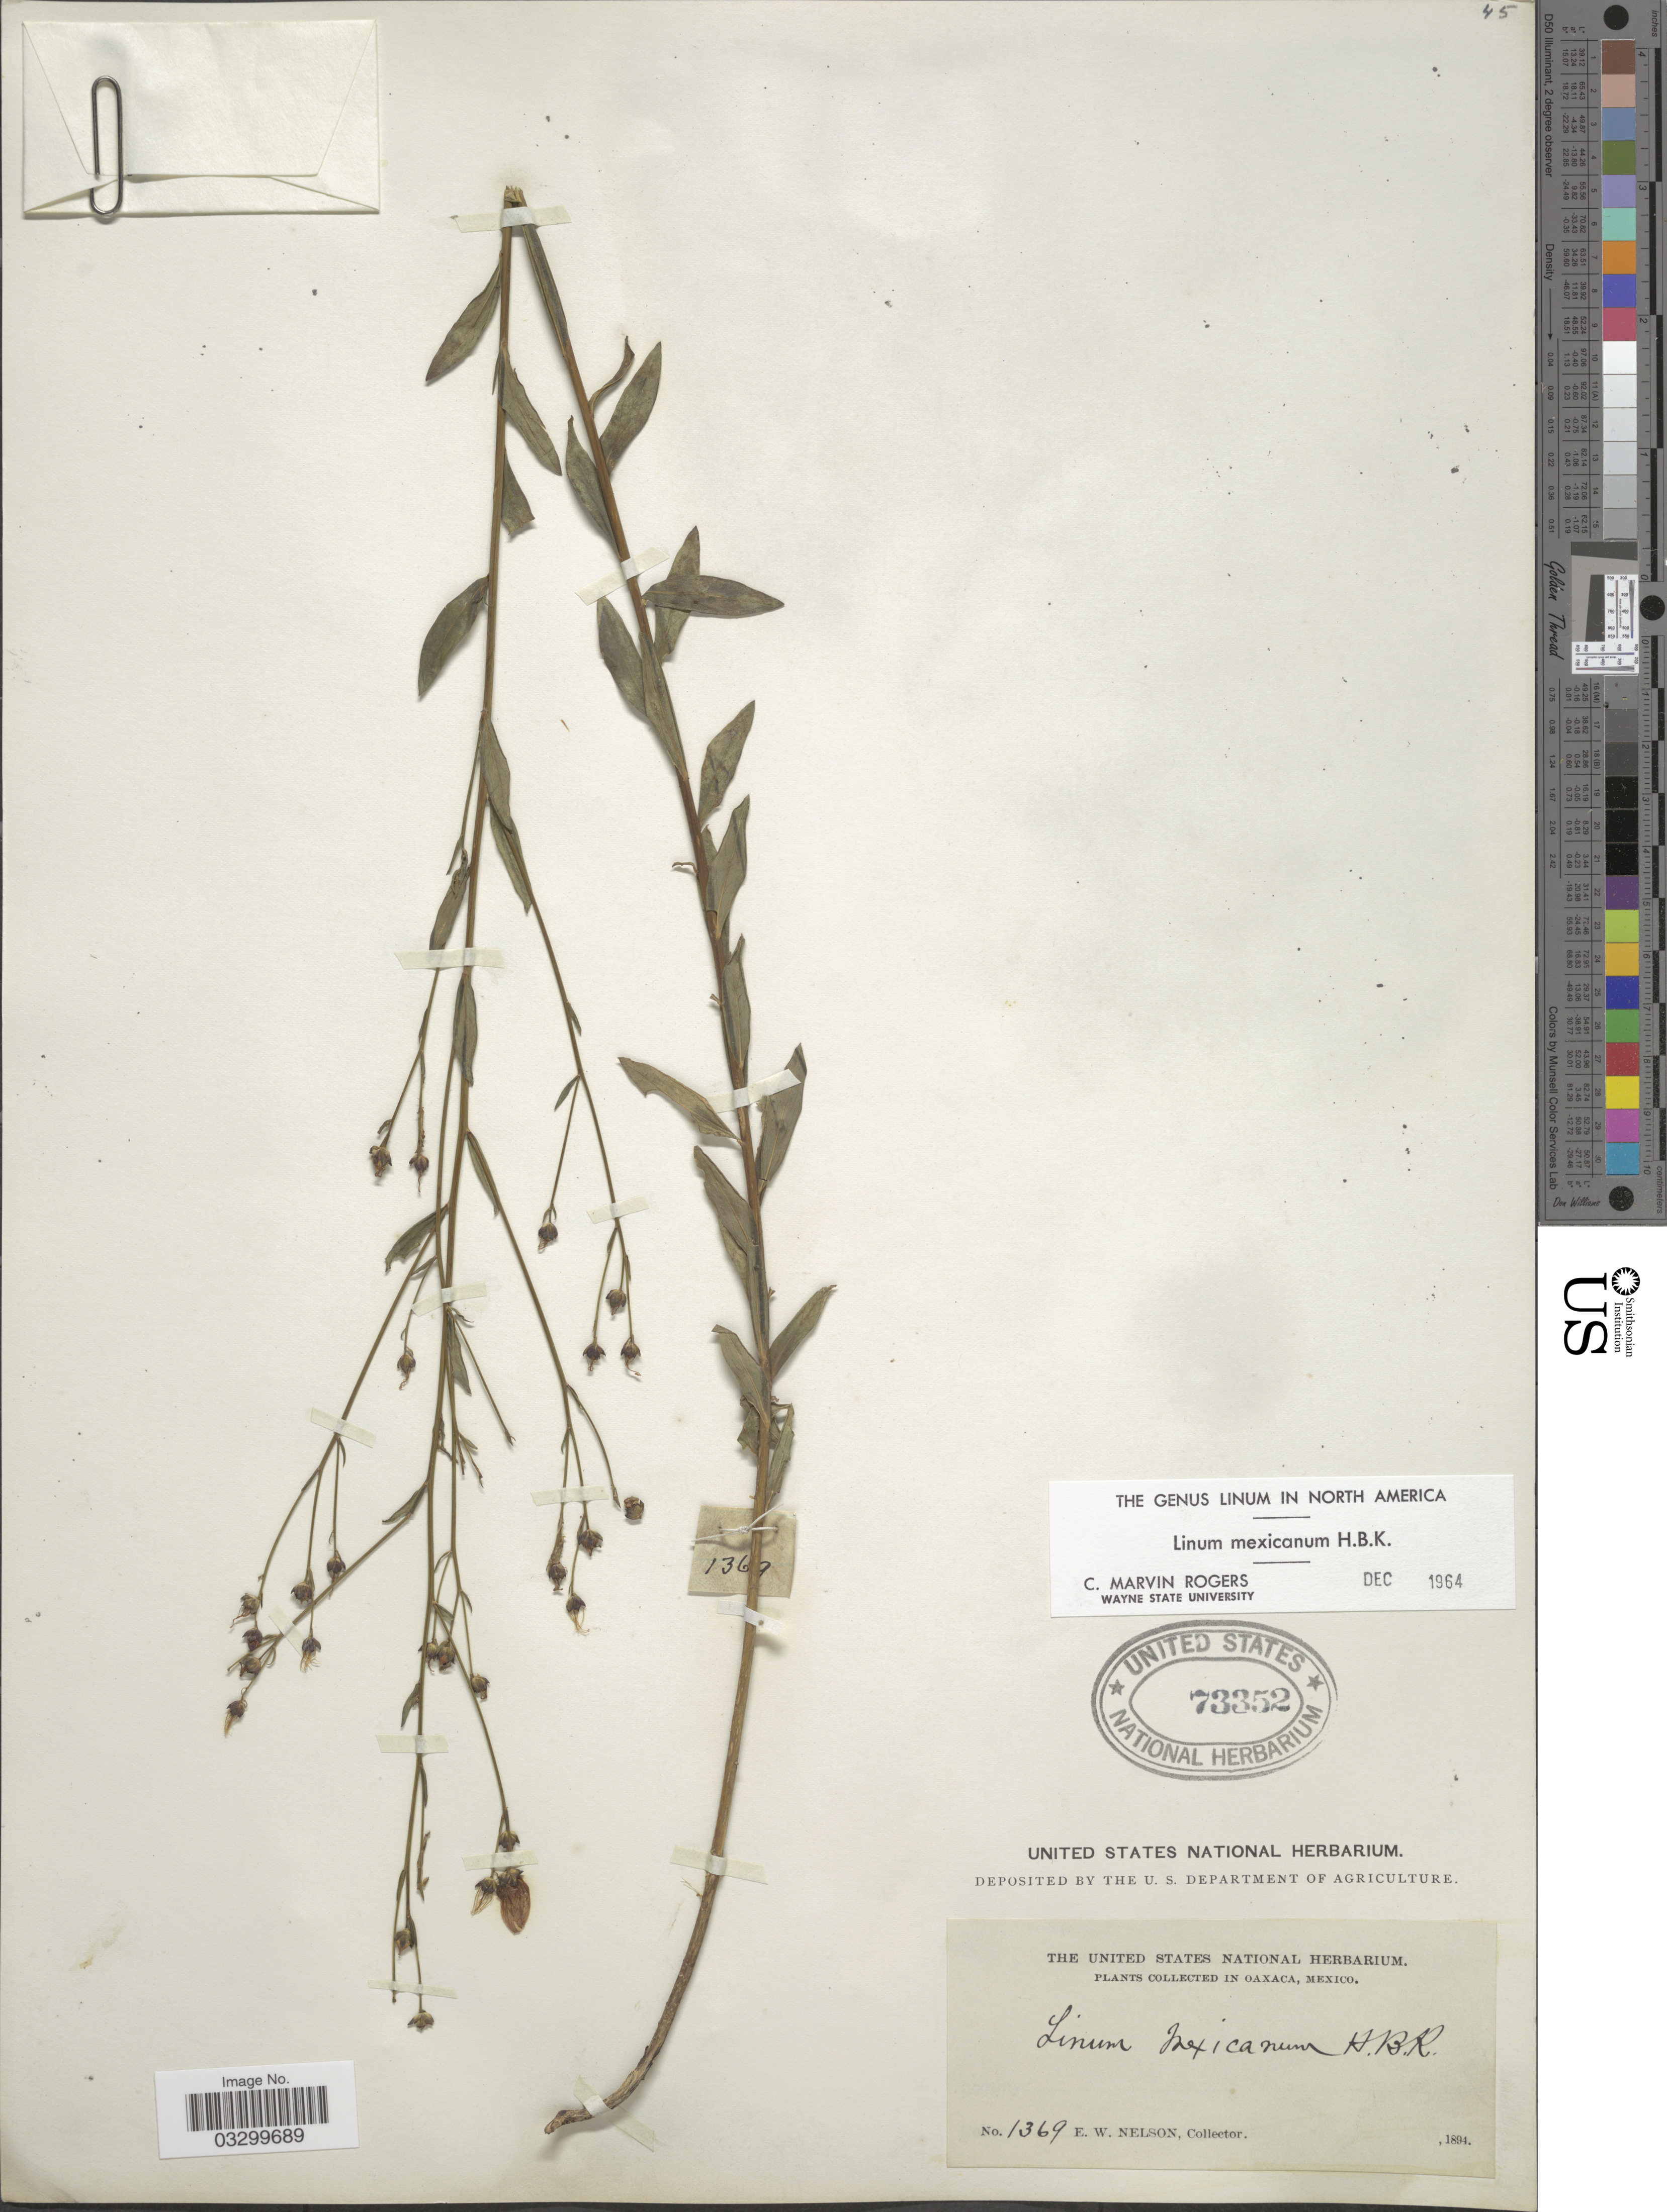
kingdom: Plantae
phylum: Tracheophyta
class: Magnoliopsida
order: Malpighiales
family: Linaceae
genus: Linum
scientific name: Linum mexicanum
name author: Kunth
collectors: E. W. Nelson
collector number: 1369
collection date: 1894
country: Mexico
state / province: Oaxaca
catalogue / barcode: US 73352